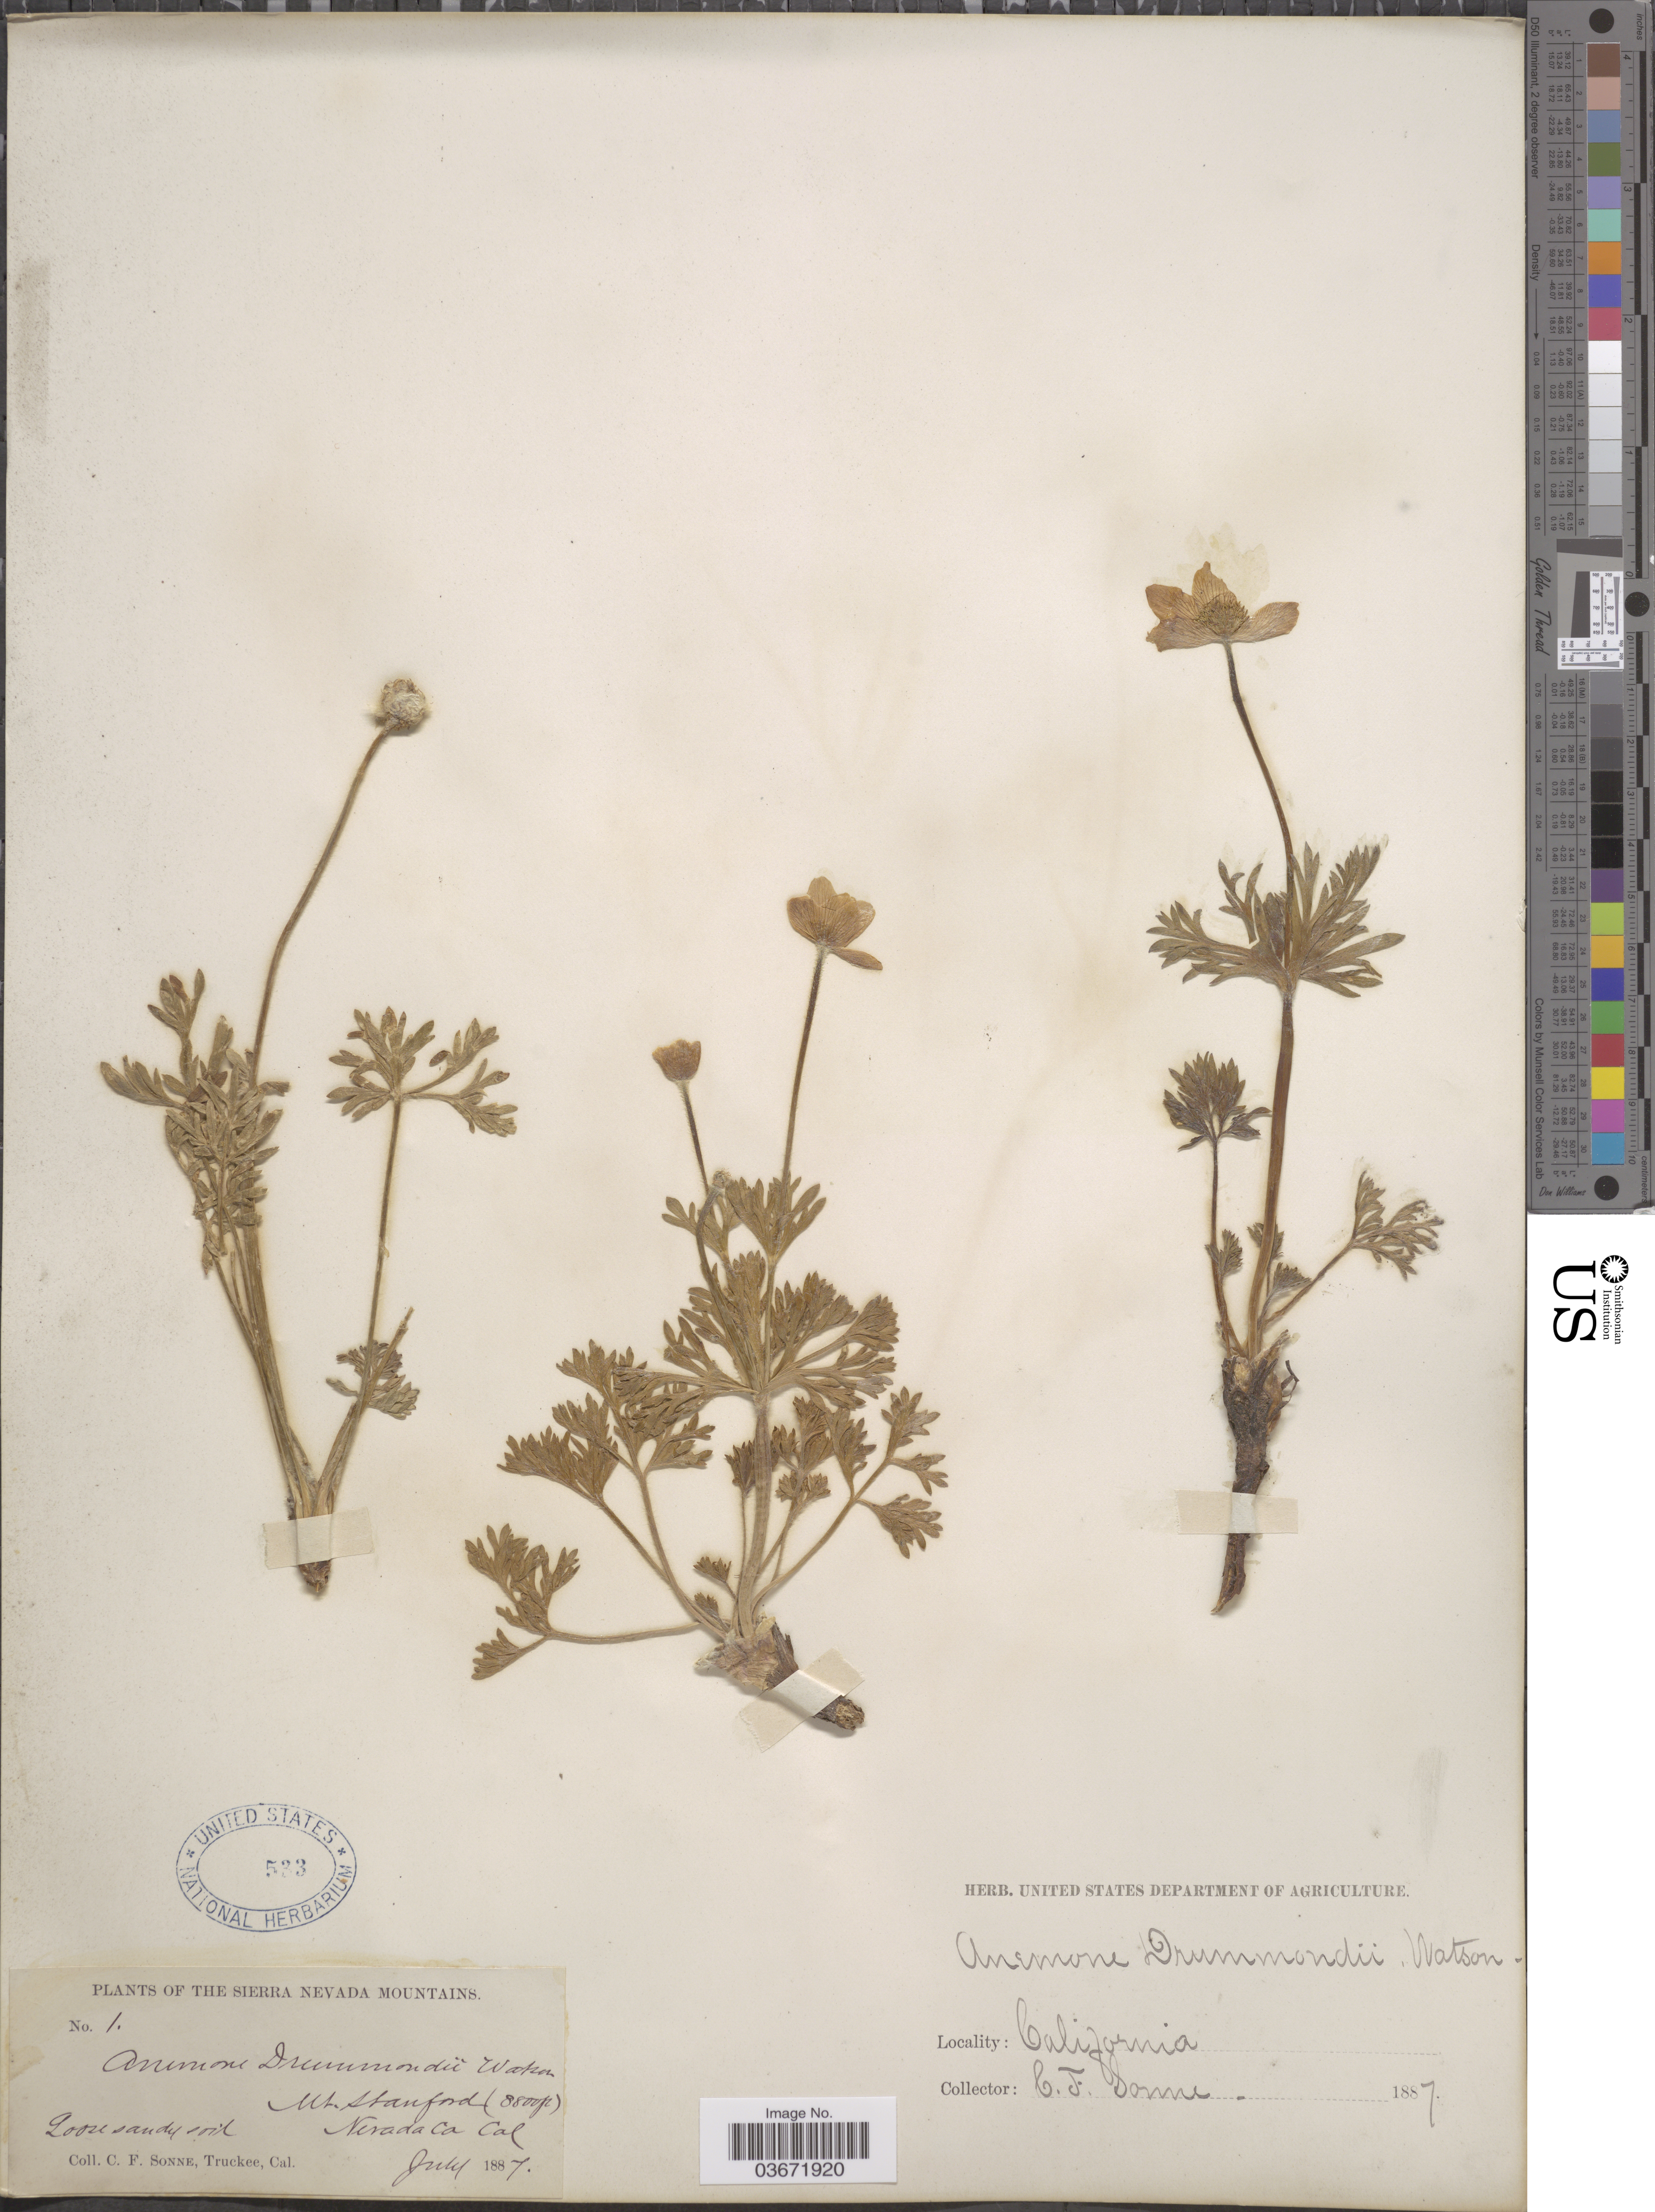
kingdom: Plantae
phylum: Tracheophyta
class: Magnoliopsida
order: Ranunculales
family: Ranunculaceae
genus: Anemone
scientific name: Anemone drummondii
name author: S. Watson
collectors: C. Sonne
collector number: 1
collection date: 1887-07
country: United States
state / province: California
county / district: Nevada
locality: The Sierra Nevada Mountains. Mt. Stanford. Nevada Co.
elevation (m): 2682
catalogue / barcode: US 533